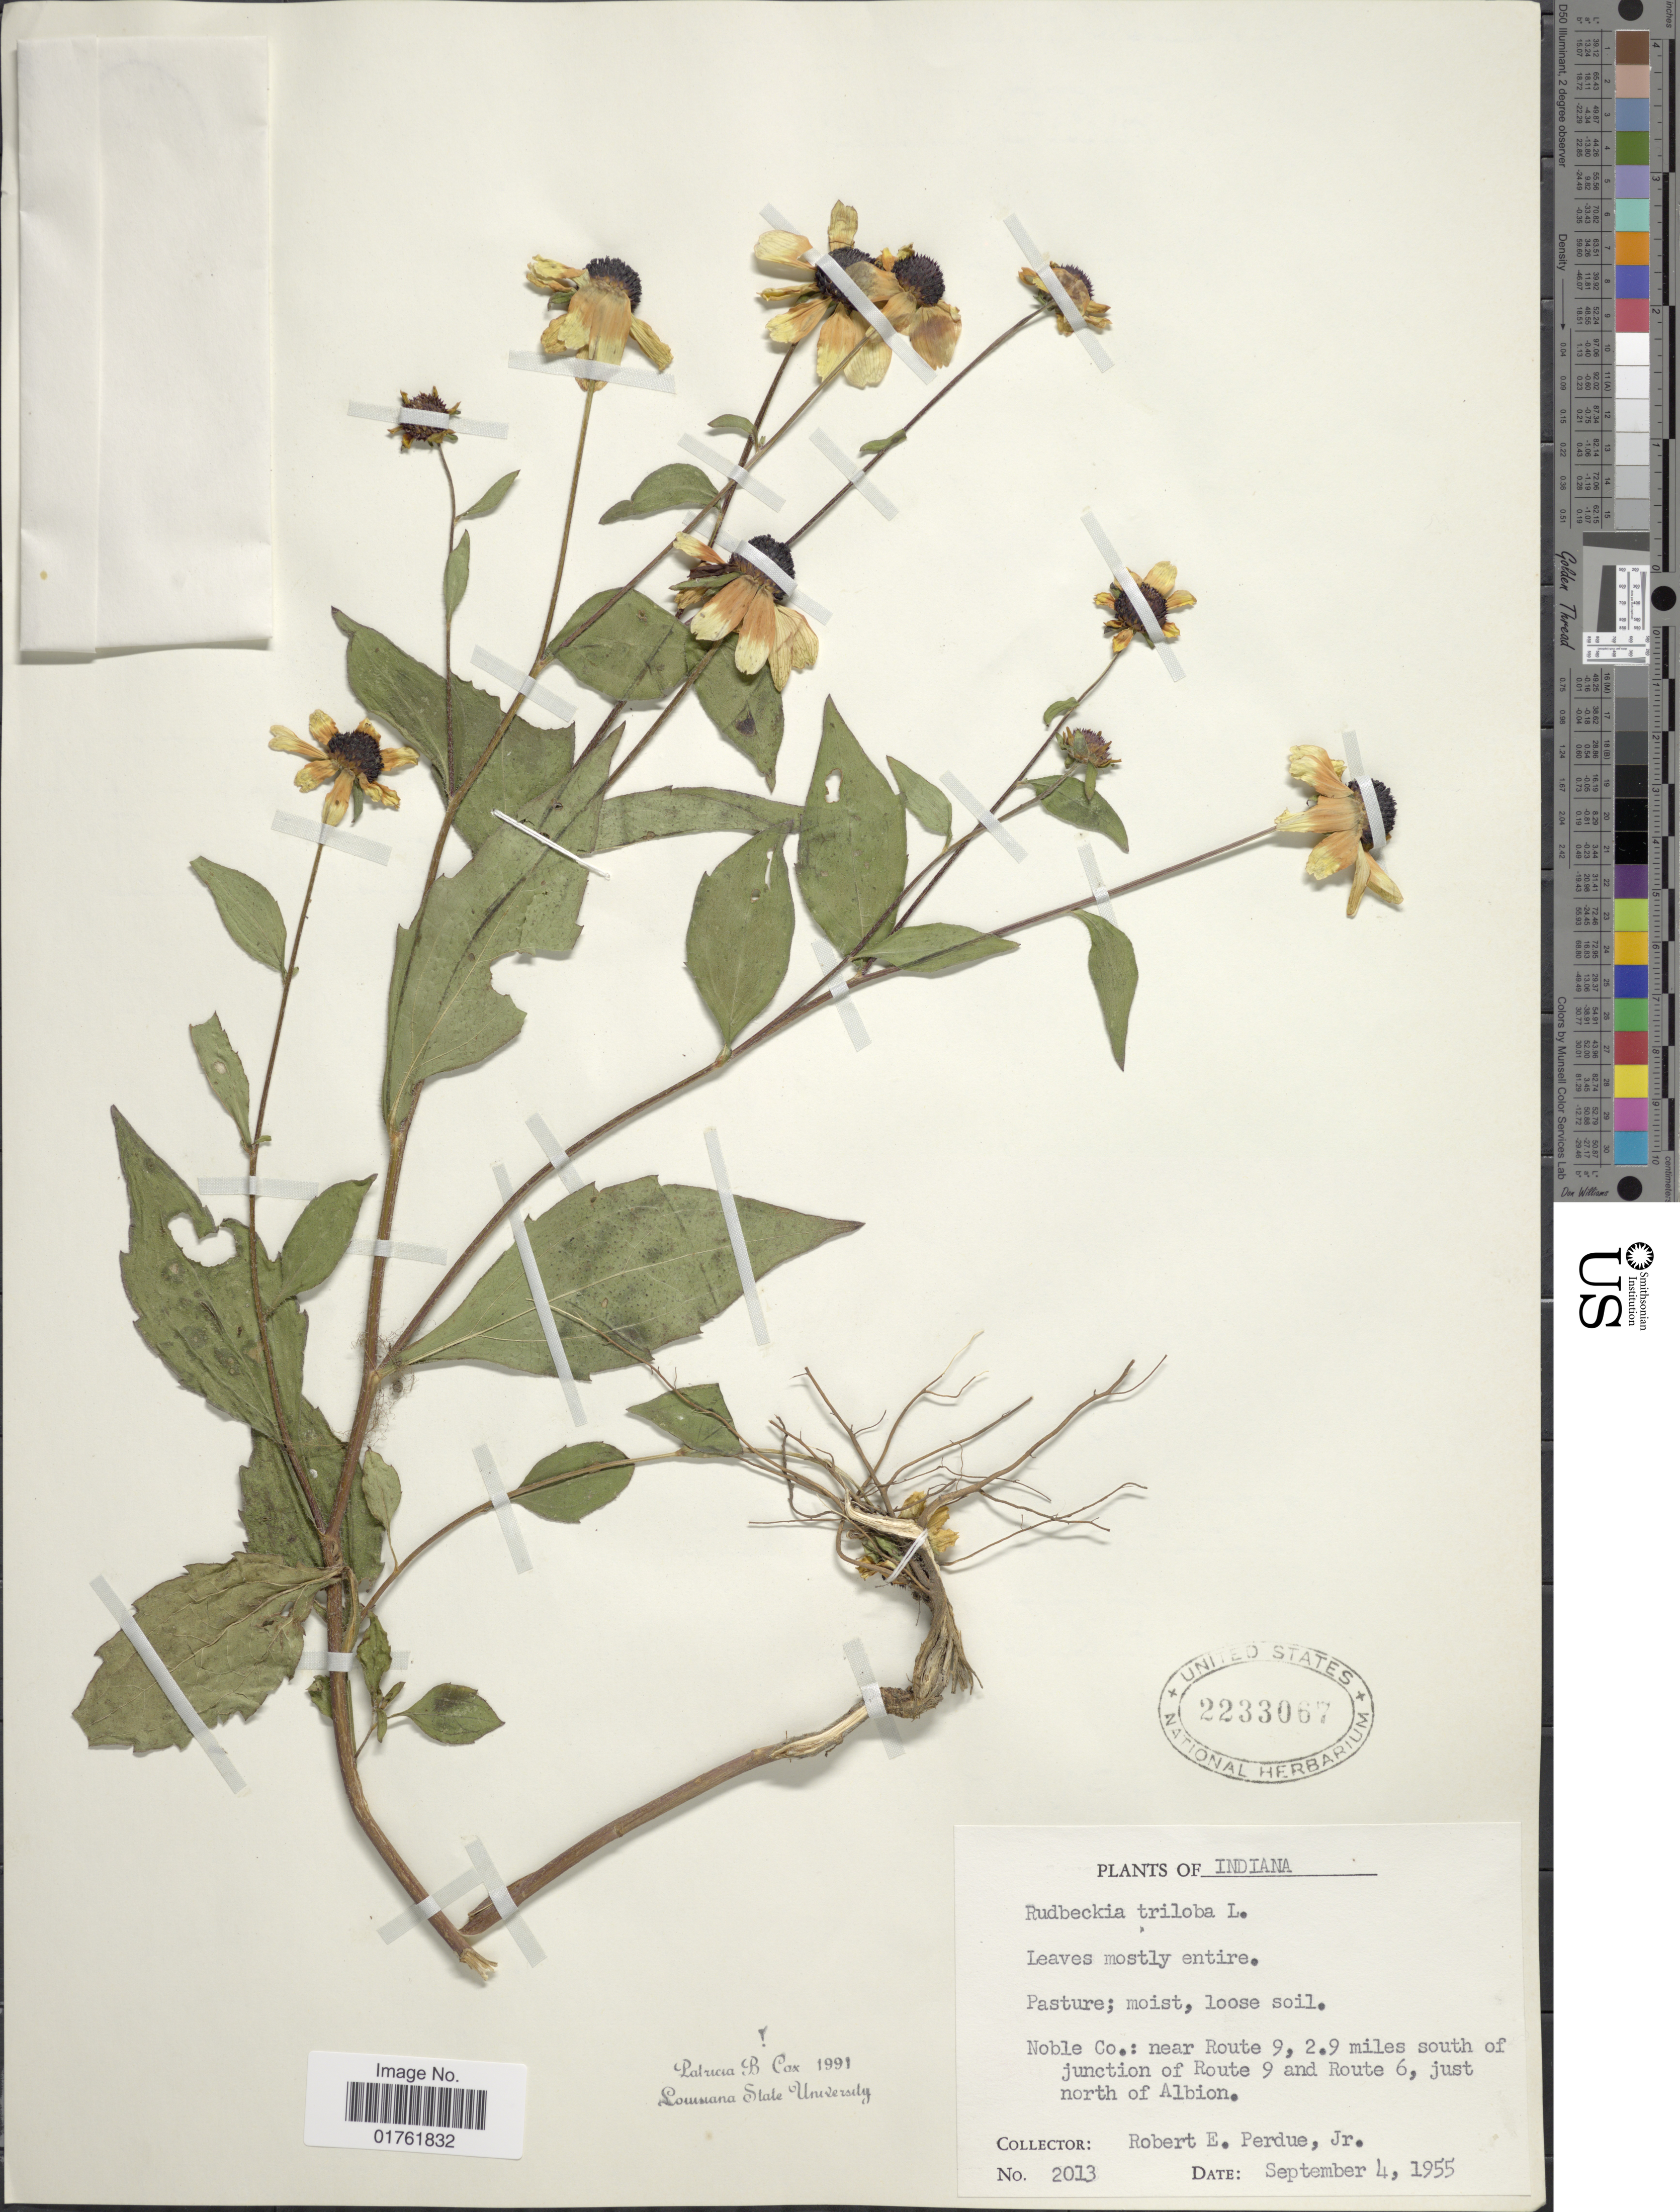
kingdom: Plantae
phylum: Tracheophyta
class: Magnoliopsida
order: Asterales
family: Asteraceae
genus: Rudbeckia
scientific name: Rudbeckia triloba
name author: L.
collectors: R. E. Perdue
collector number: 2013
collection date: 1955-09-04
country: United States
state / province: Indiana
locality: Noble Co: near Route 9, 2.9 miles south of junction of Route 9 and Route 6, just north of Albion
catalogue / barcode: US 2233067